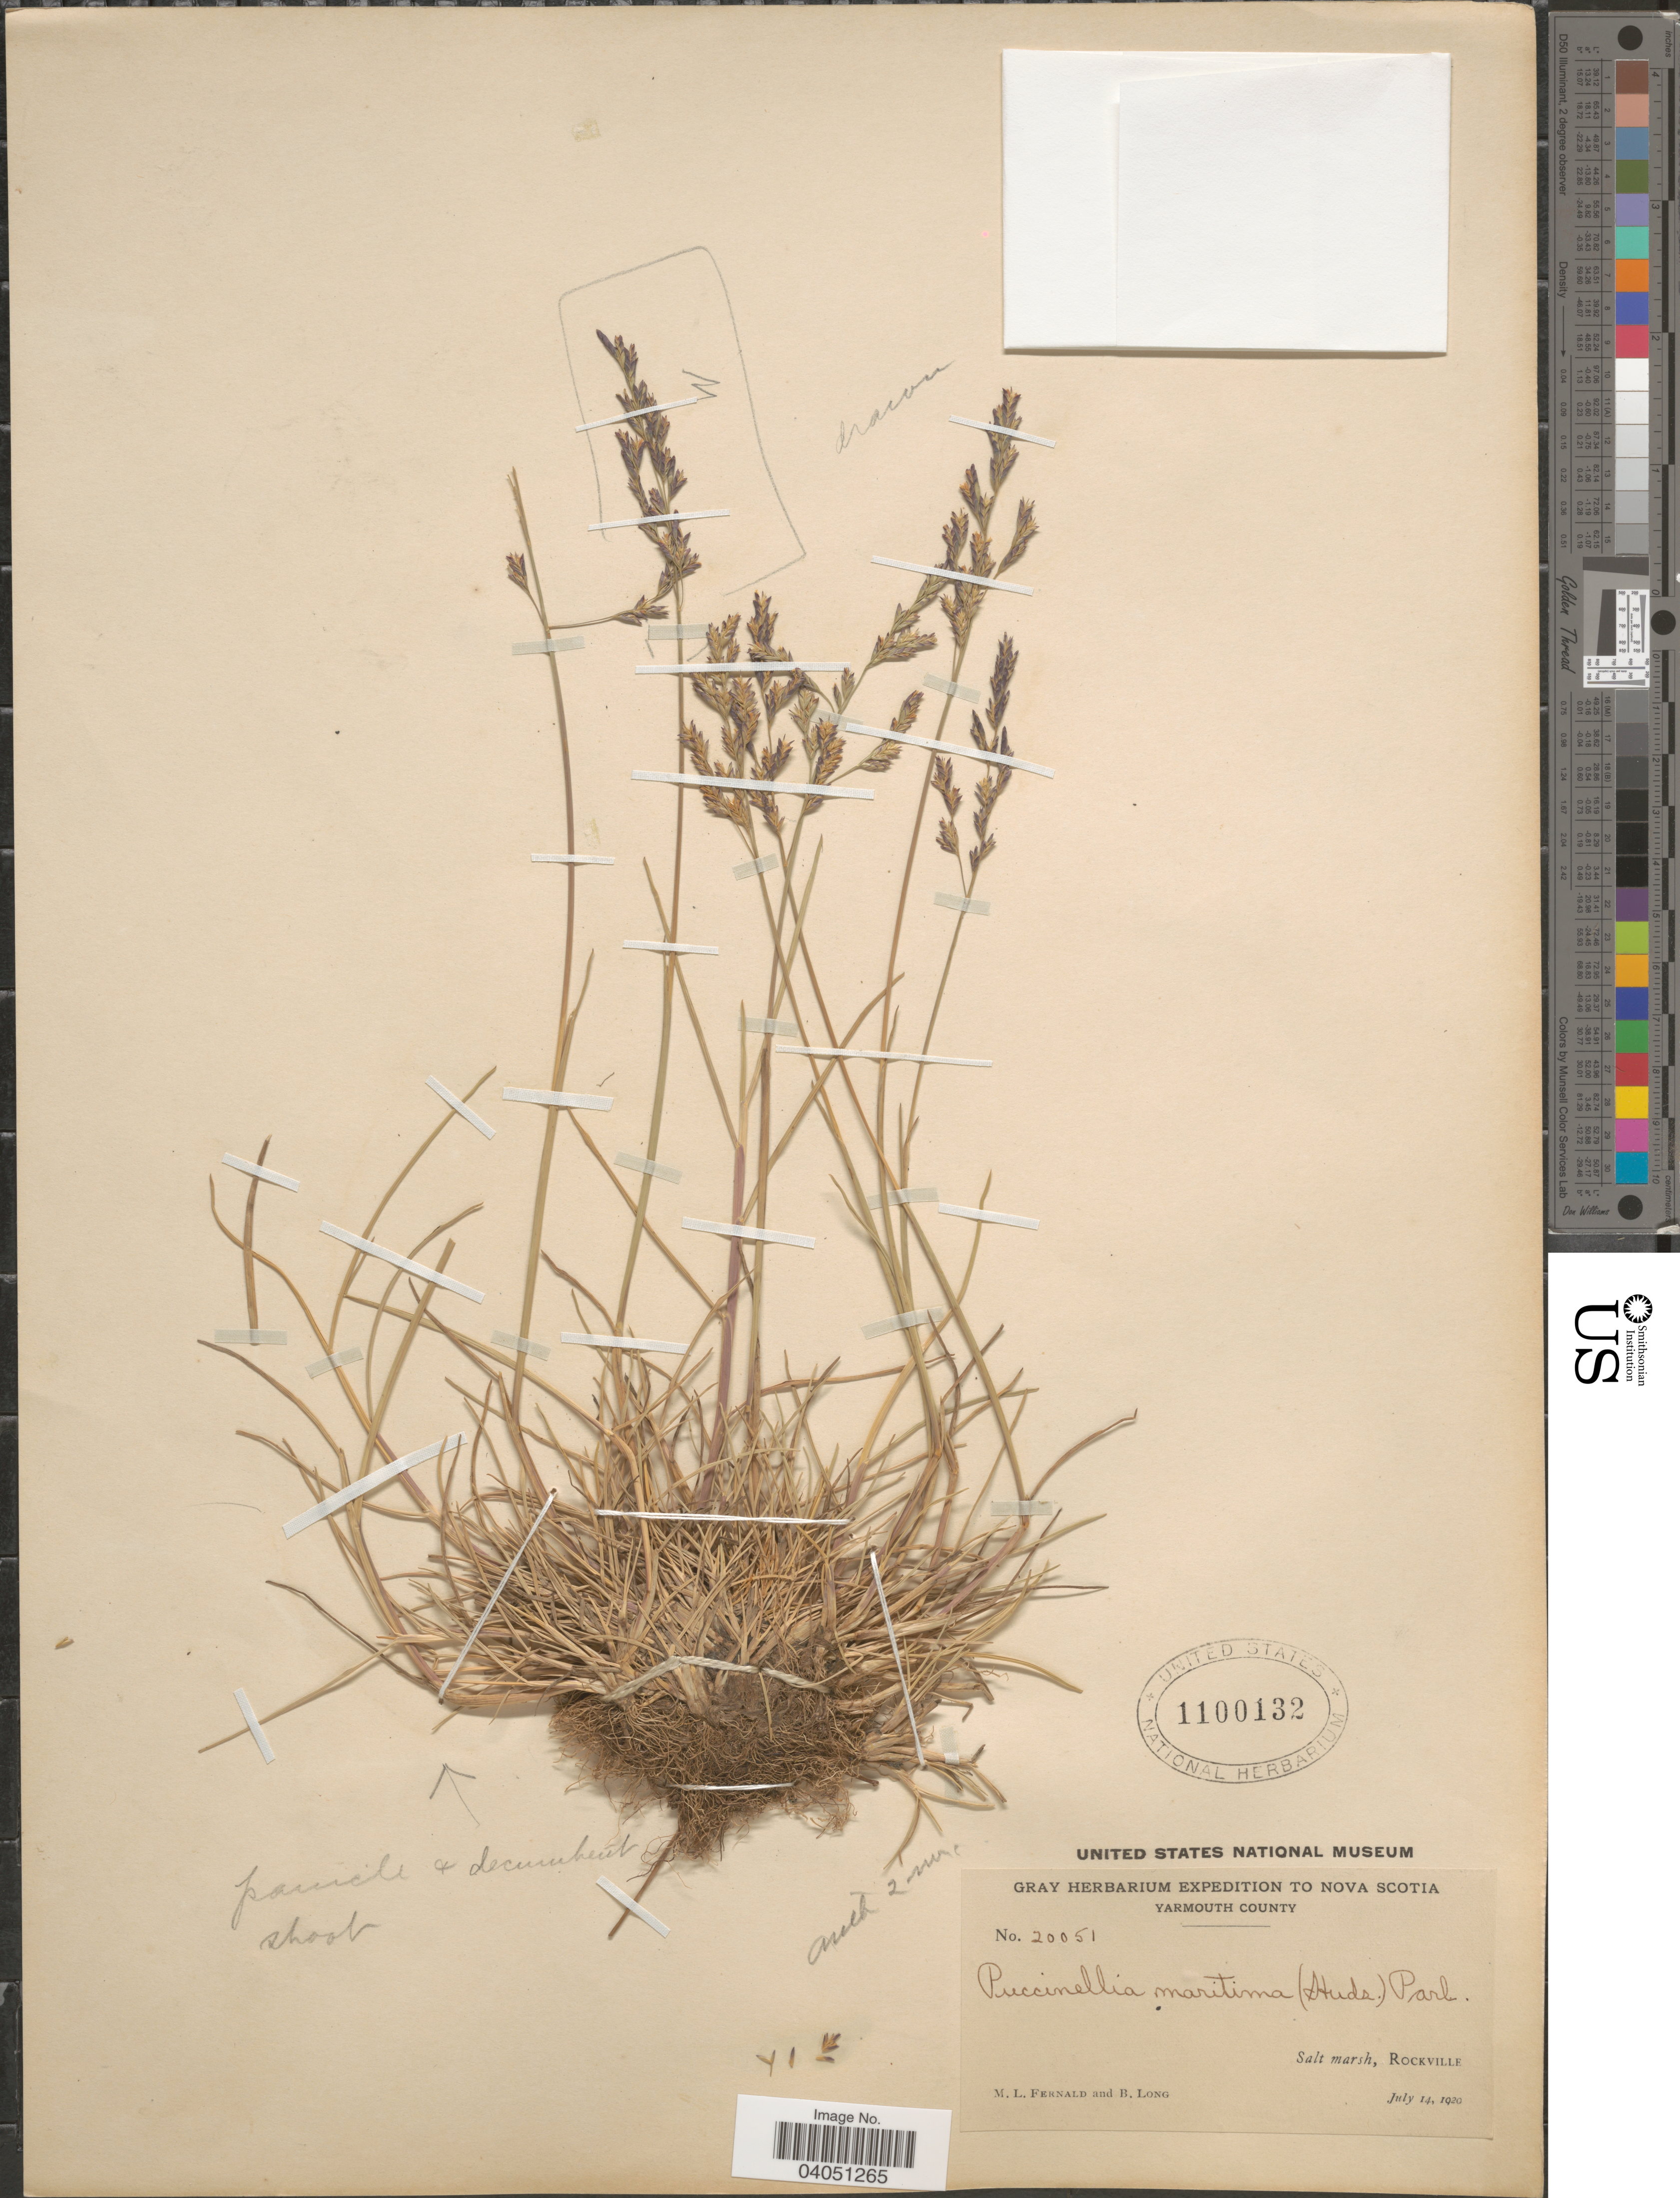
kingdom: Plantae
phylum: Tracheophyta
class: Liliopsida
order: Poales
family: Poaceae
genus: Puccinellia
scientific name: Puccinellia maritima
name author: (Huds.) Parl.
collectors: M. L. Fernald & B. Long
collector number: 20051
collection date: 1920-07-14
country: Canada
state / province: Nova Scotia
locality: Yarmouth County. Salt marsh, Rockville.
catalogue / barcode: US 1100132